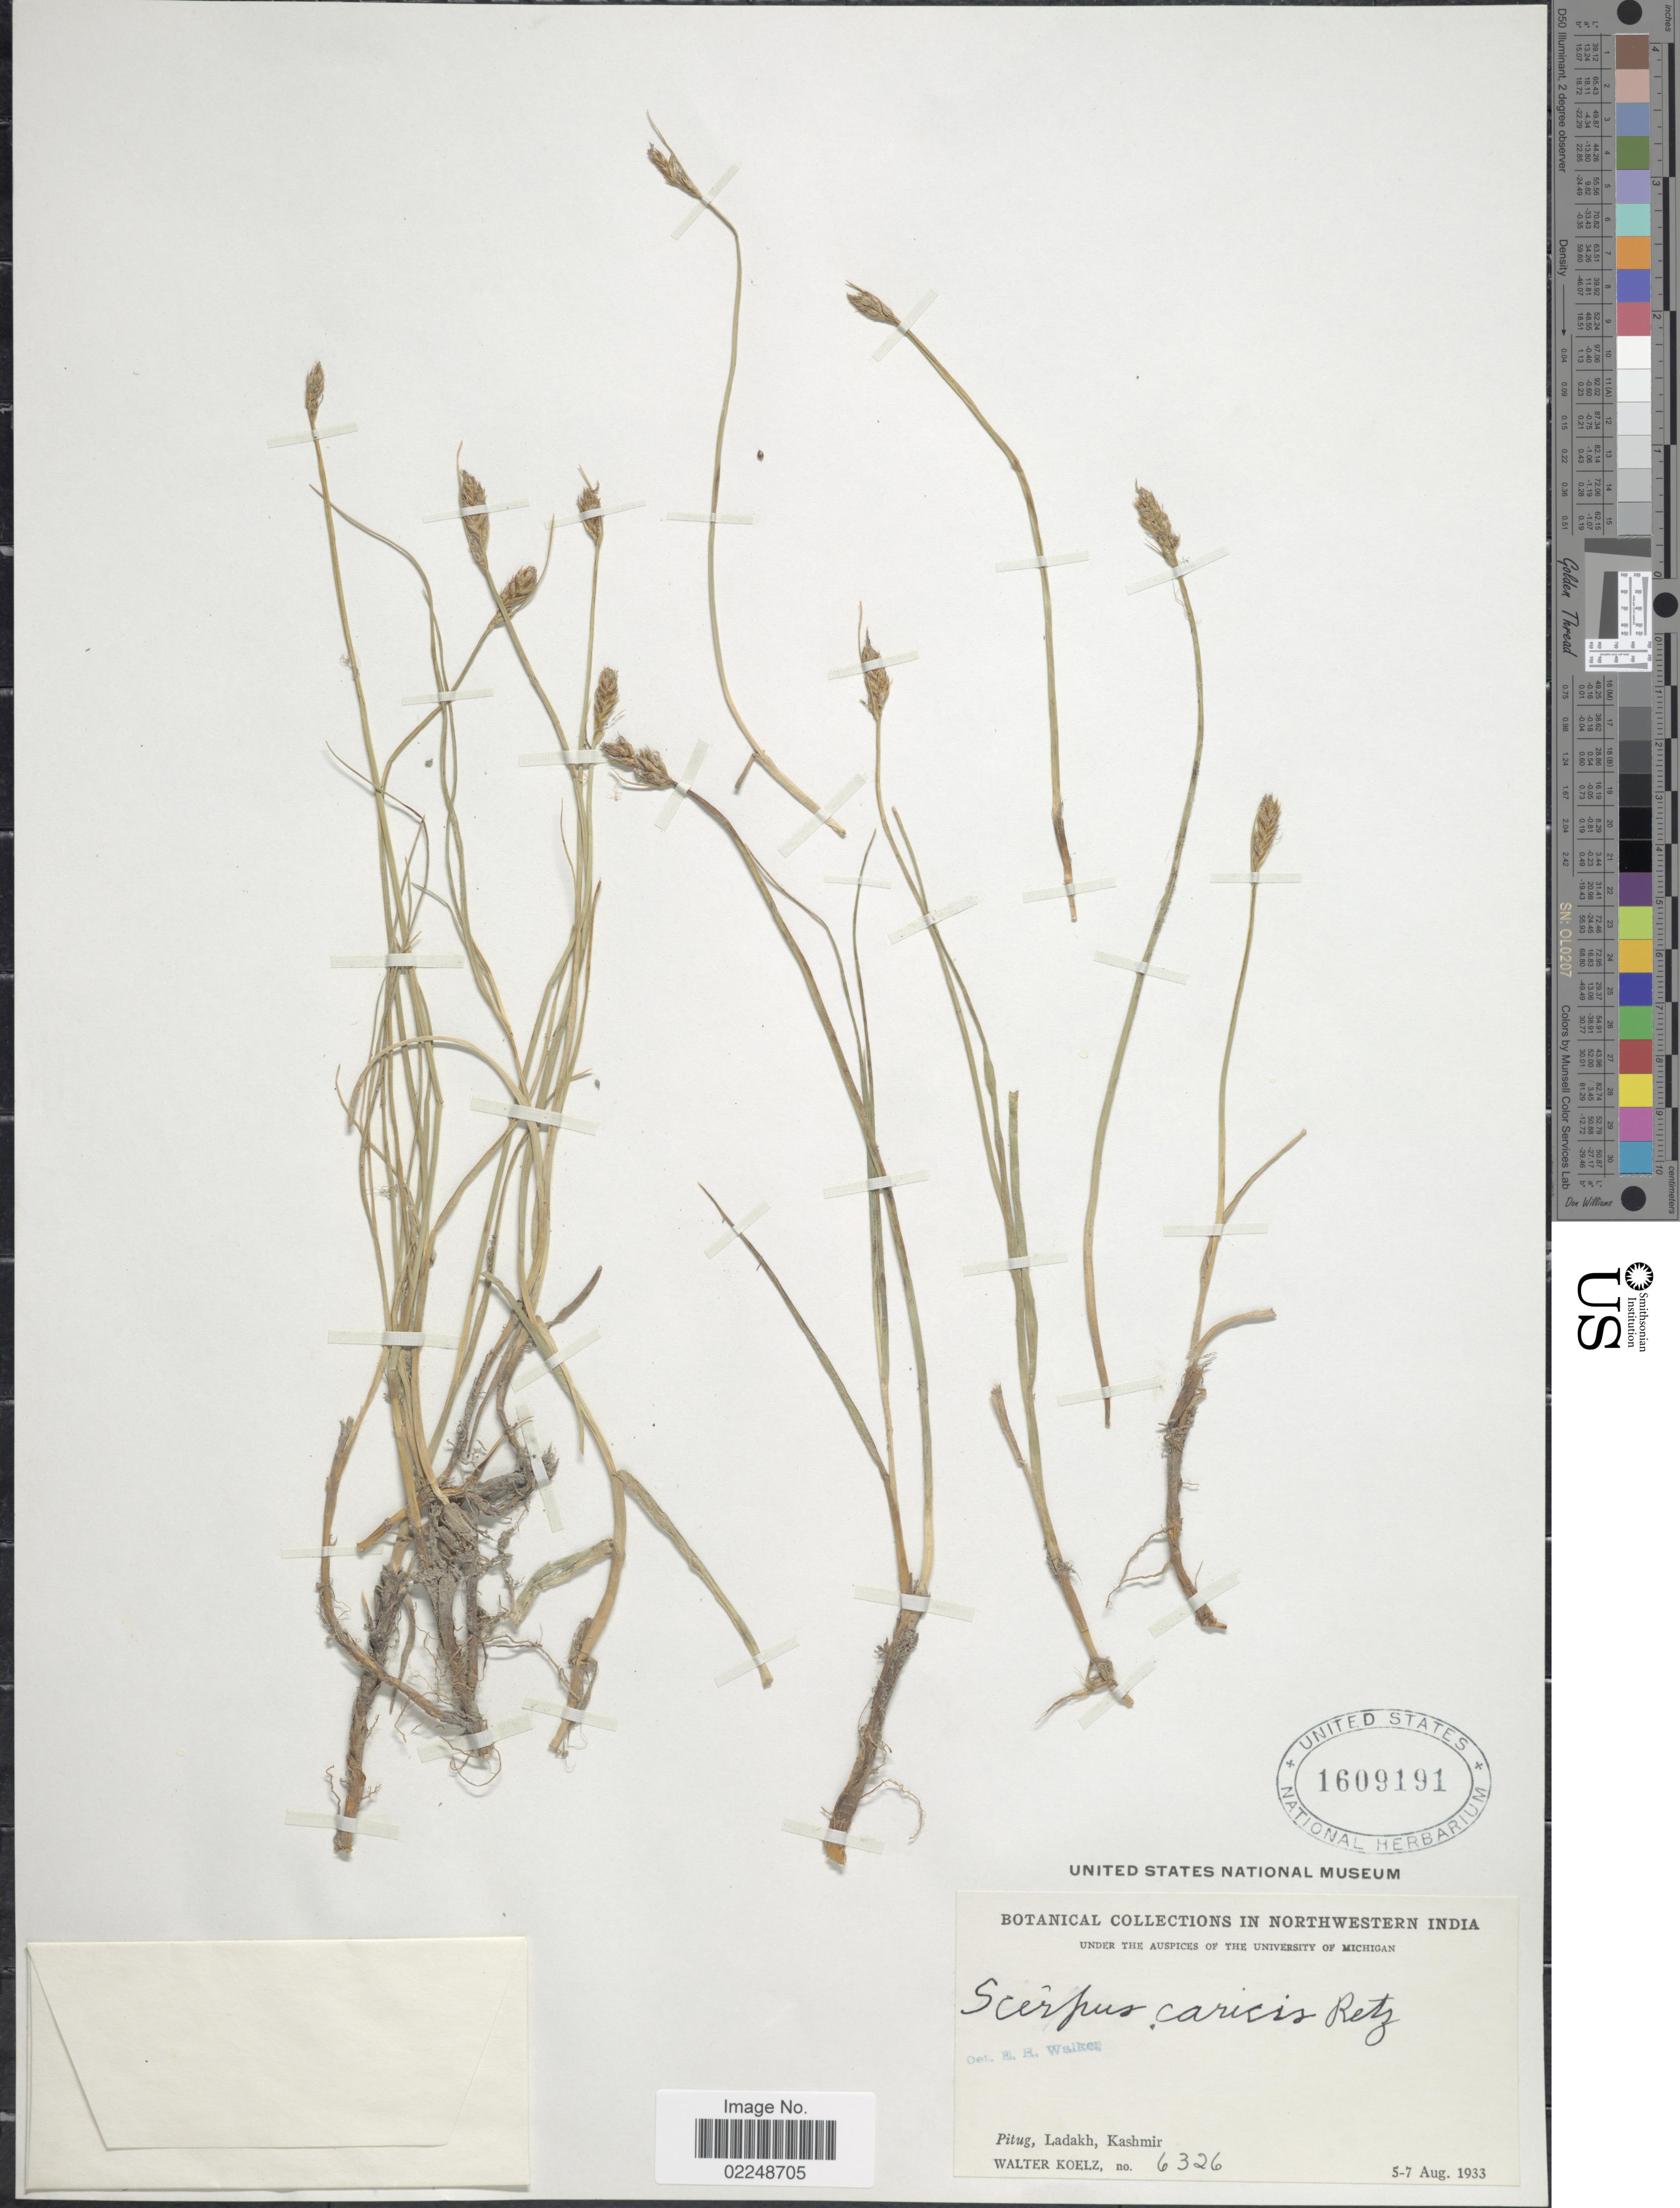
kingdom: Plantae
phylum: Tracheophyta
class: Liliopsida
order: Poales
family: Cyperaceae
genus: Blysmus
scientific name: Blysmus compressus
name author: (L.) Panzer ex Link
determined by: Strong, Mark T., (BOT), Smithsonian Institution - National Museum of Natural History (UNITED STATES)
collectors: W. N. Koelz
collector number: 6326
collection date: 1933-08-05/1933-08-07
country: India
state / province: Jammu and Kashmir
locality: Pitug, Ladakh, Kashmir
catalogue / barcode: US 1609191